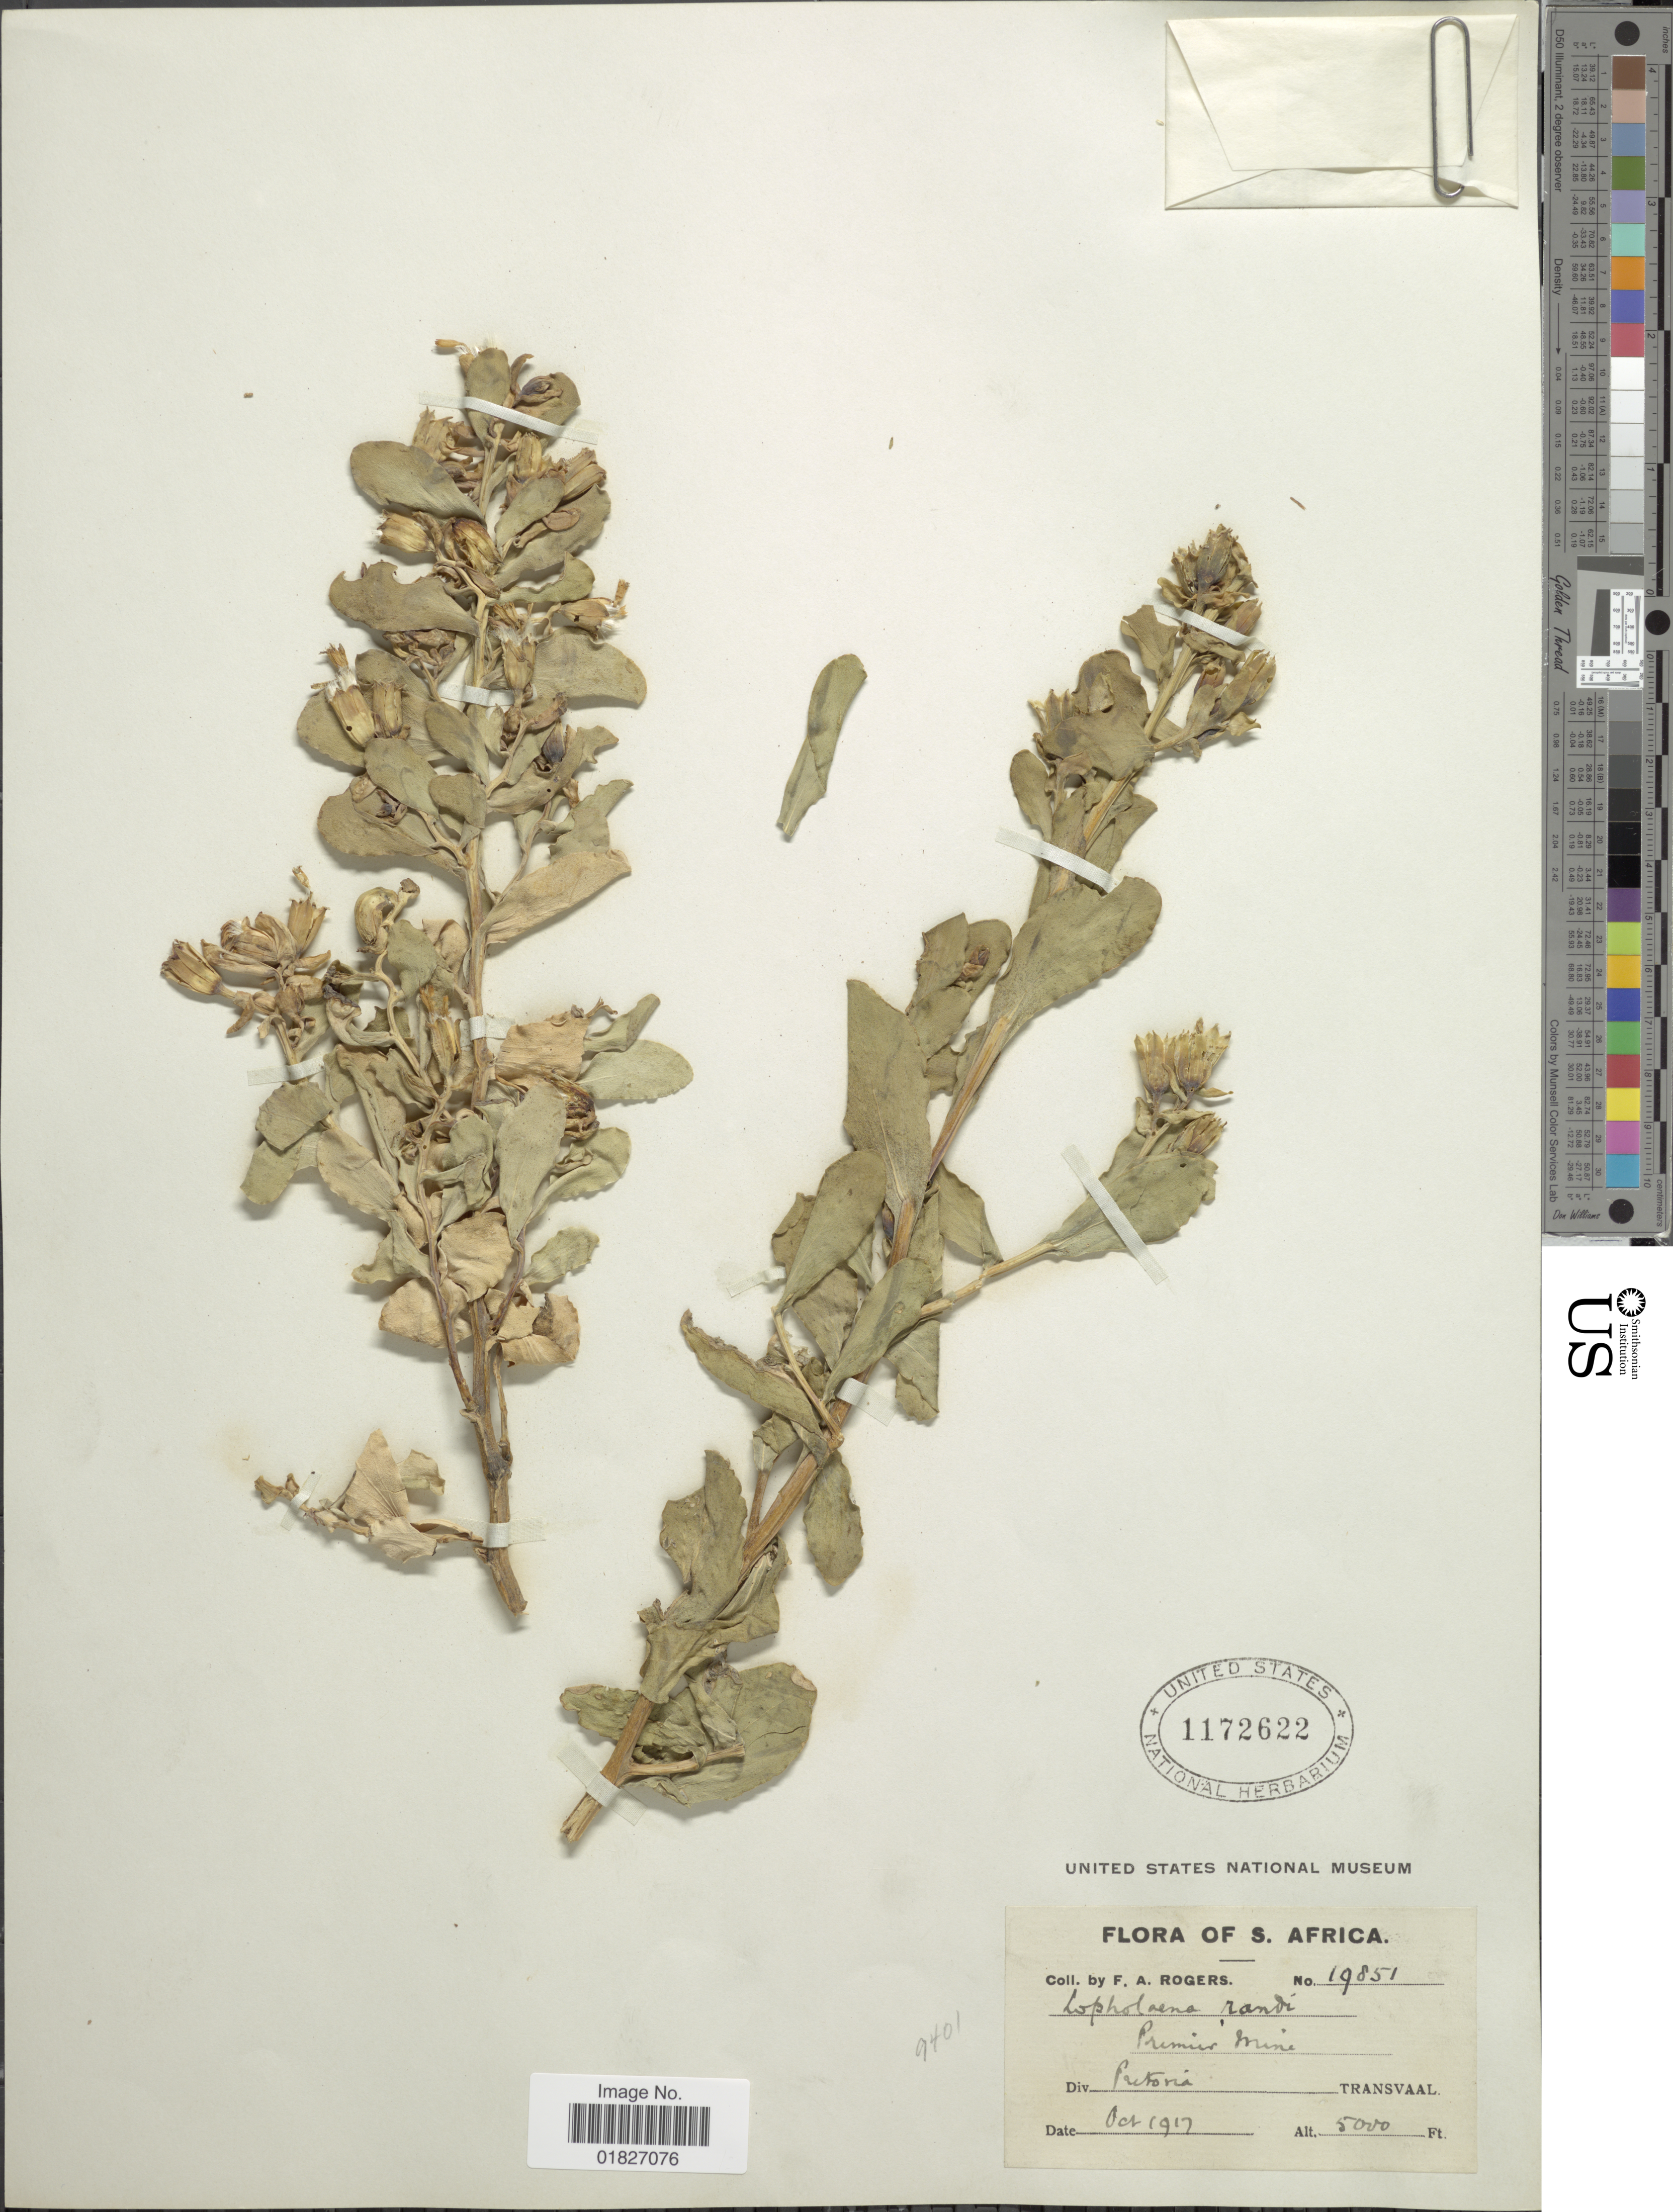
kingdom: Plantae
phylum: Tracheophyta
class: Magnoliopsida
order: Asterales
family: Asteraceae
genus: Lopholaena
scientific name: Lopholaena coriifolia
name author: (Sond.) Phillips & C.A. Sm.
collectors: F. A. Rogers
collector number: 19851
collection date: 1917-10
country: South Africa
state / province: Gauteng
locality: Premier Mine [Premiermyn], Div. Pretoria, Transvaal, S. Africa.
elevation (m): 1524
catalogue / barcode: US 1172622